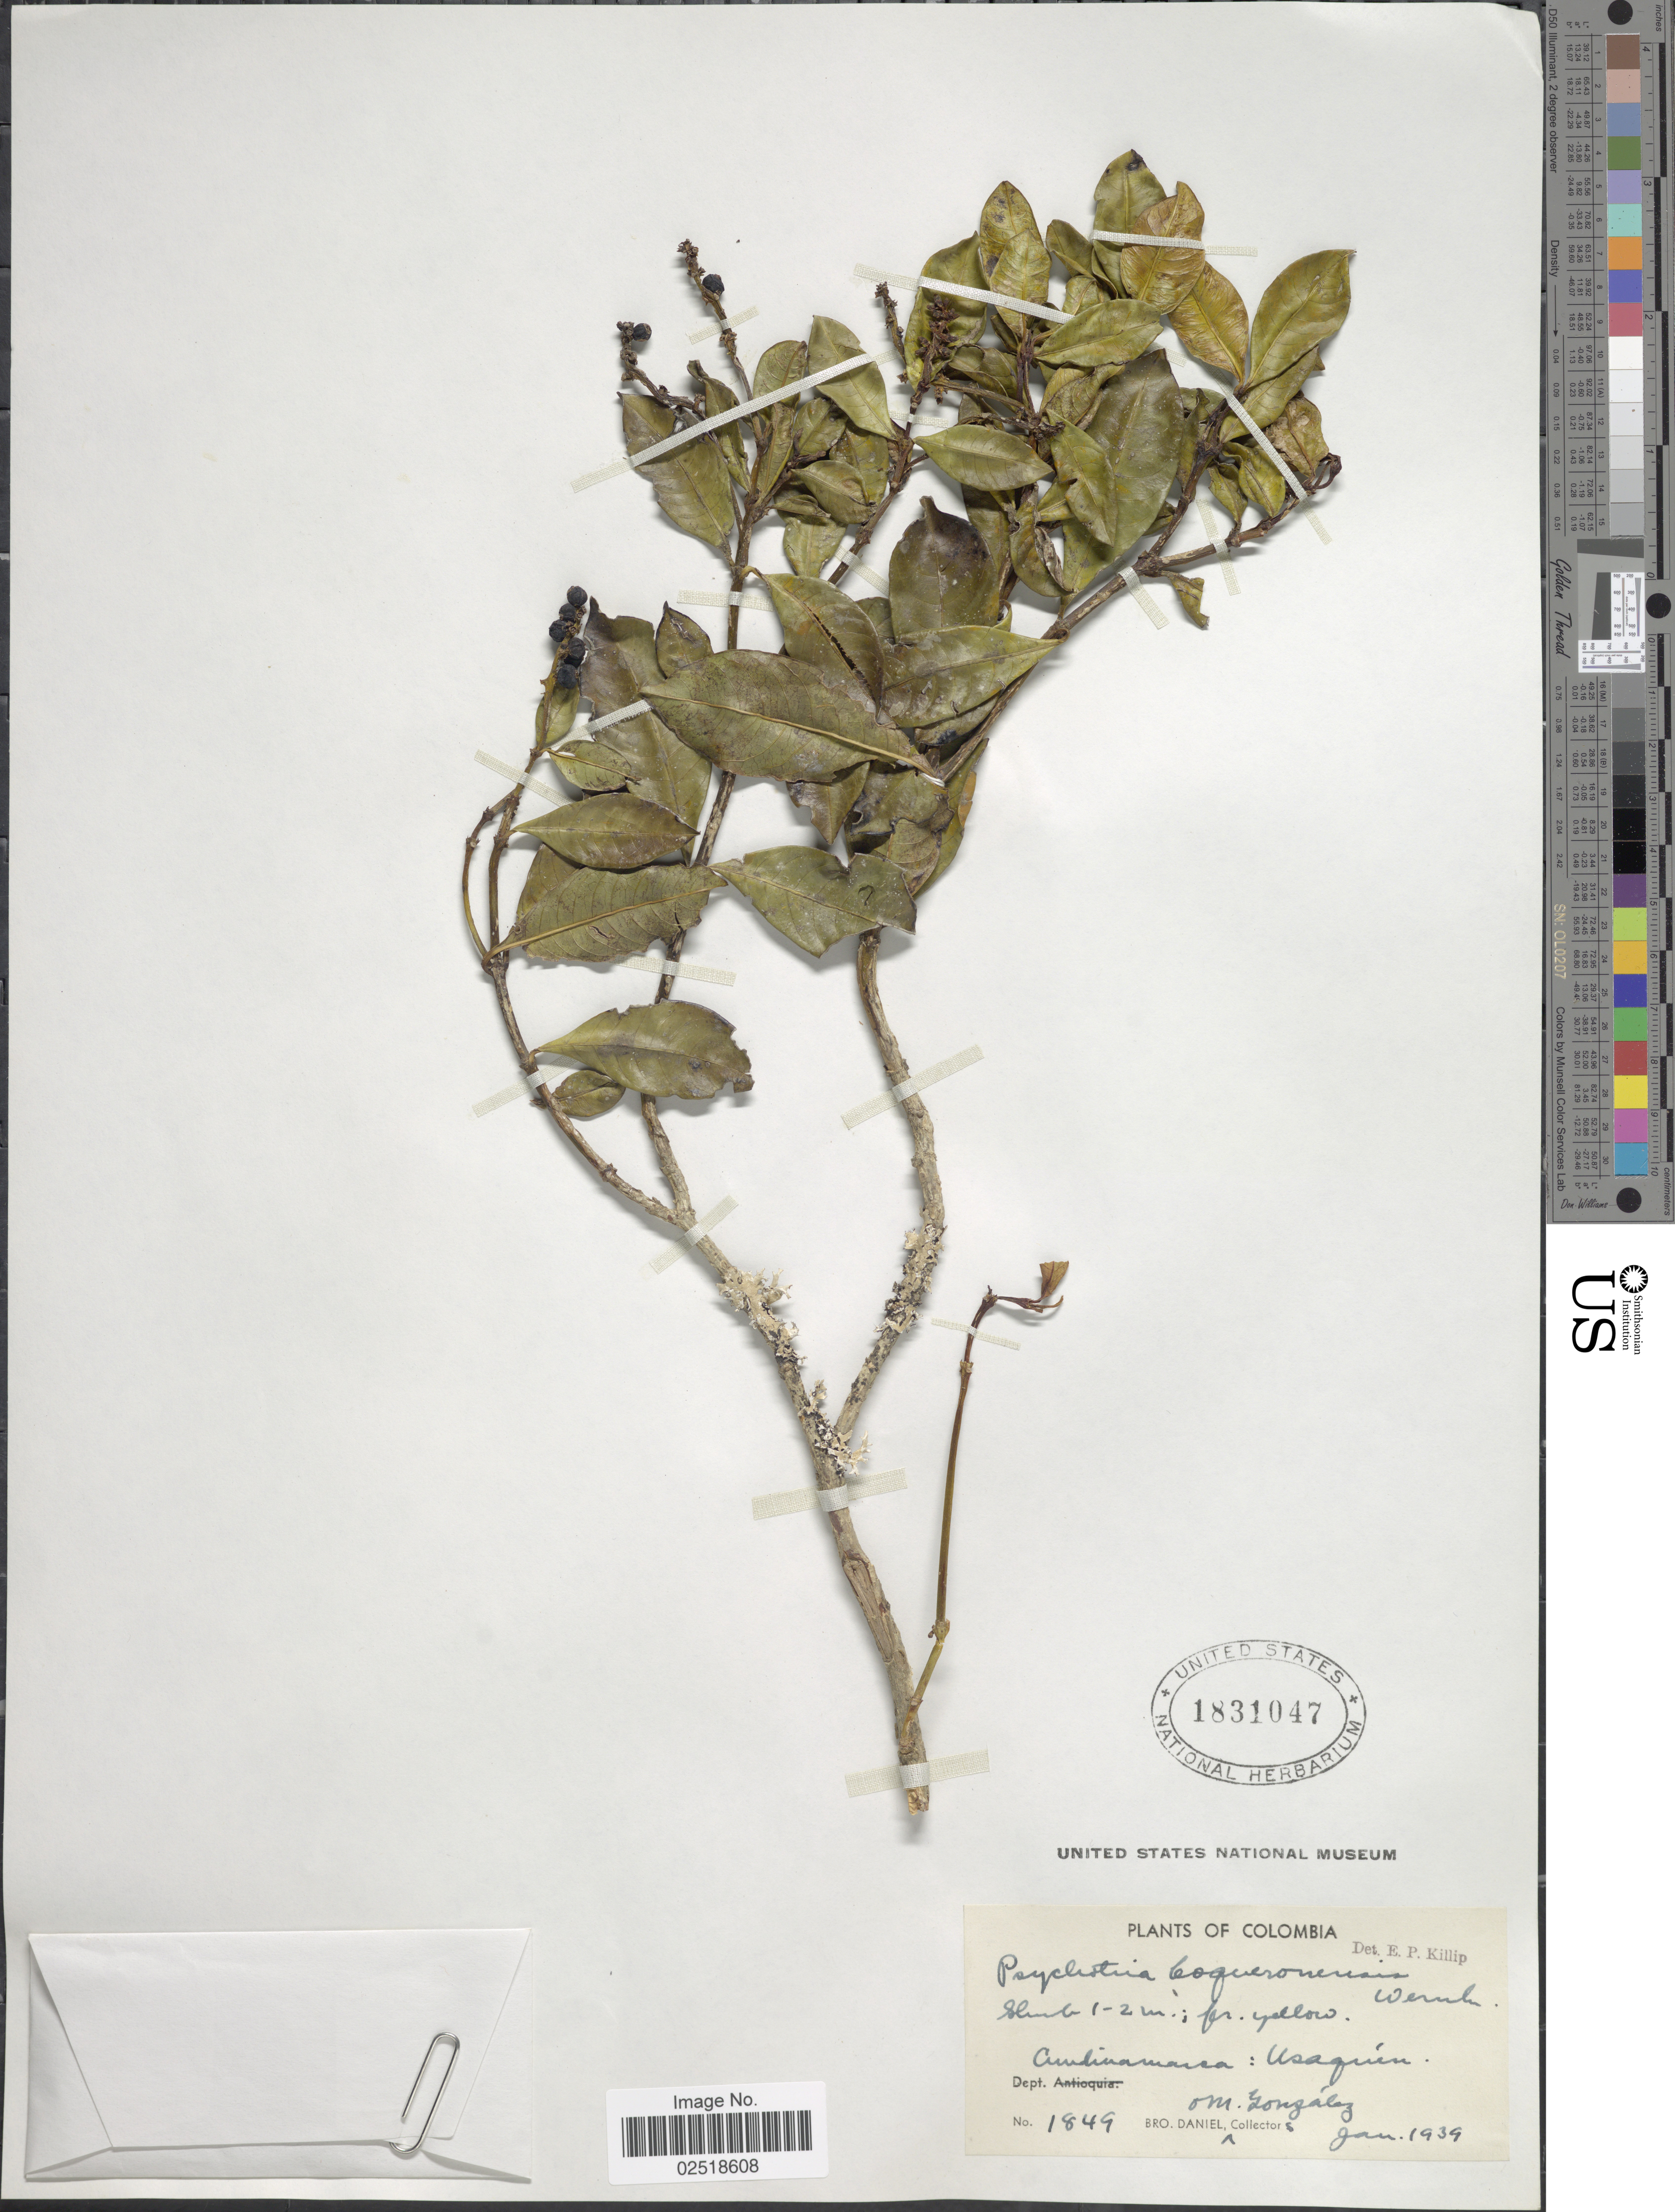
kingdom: Plantae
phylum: Tracheophyta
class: Magnoliopsida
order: Gentianales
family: Rubiaceae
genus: Psychotria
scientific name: Psychotria boqueronensis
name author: Wernham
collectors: Bro. Daniel & O. González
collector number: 1849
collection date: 1939-01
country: Colombia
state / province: Cundinamarca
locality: Dept. Cundinamarca: Usaquén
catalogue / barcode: US 1831047